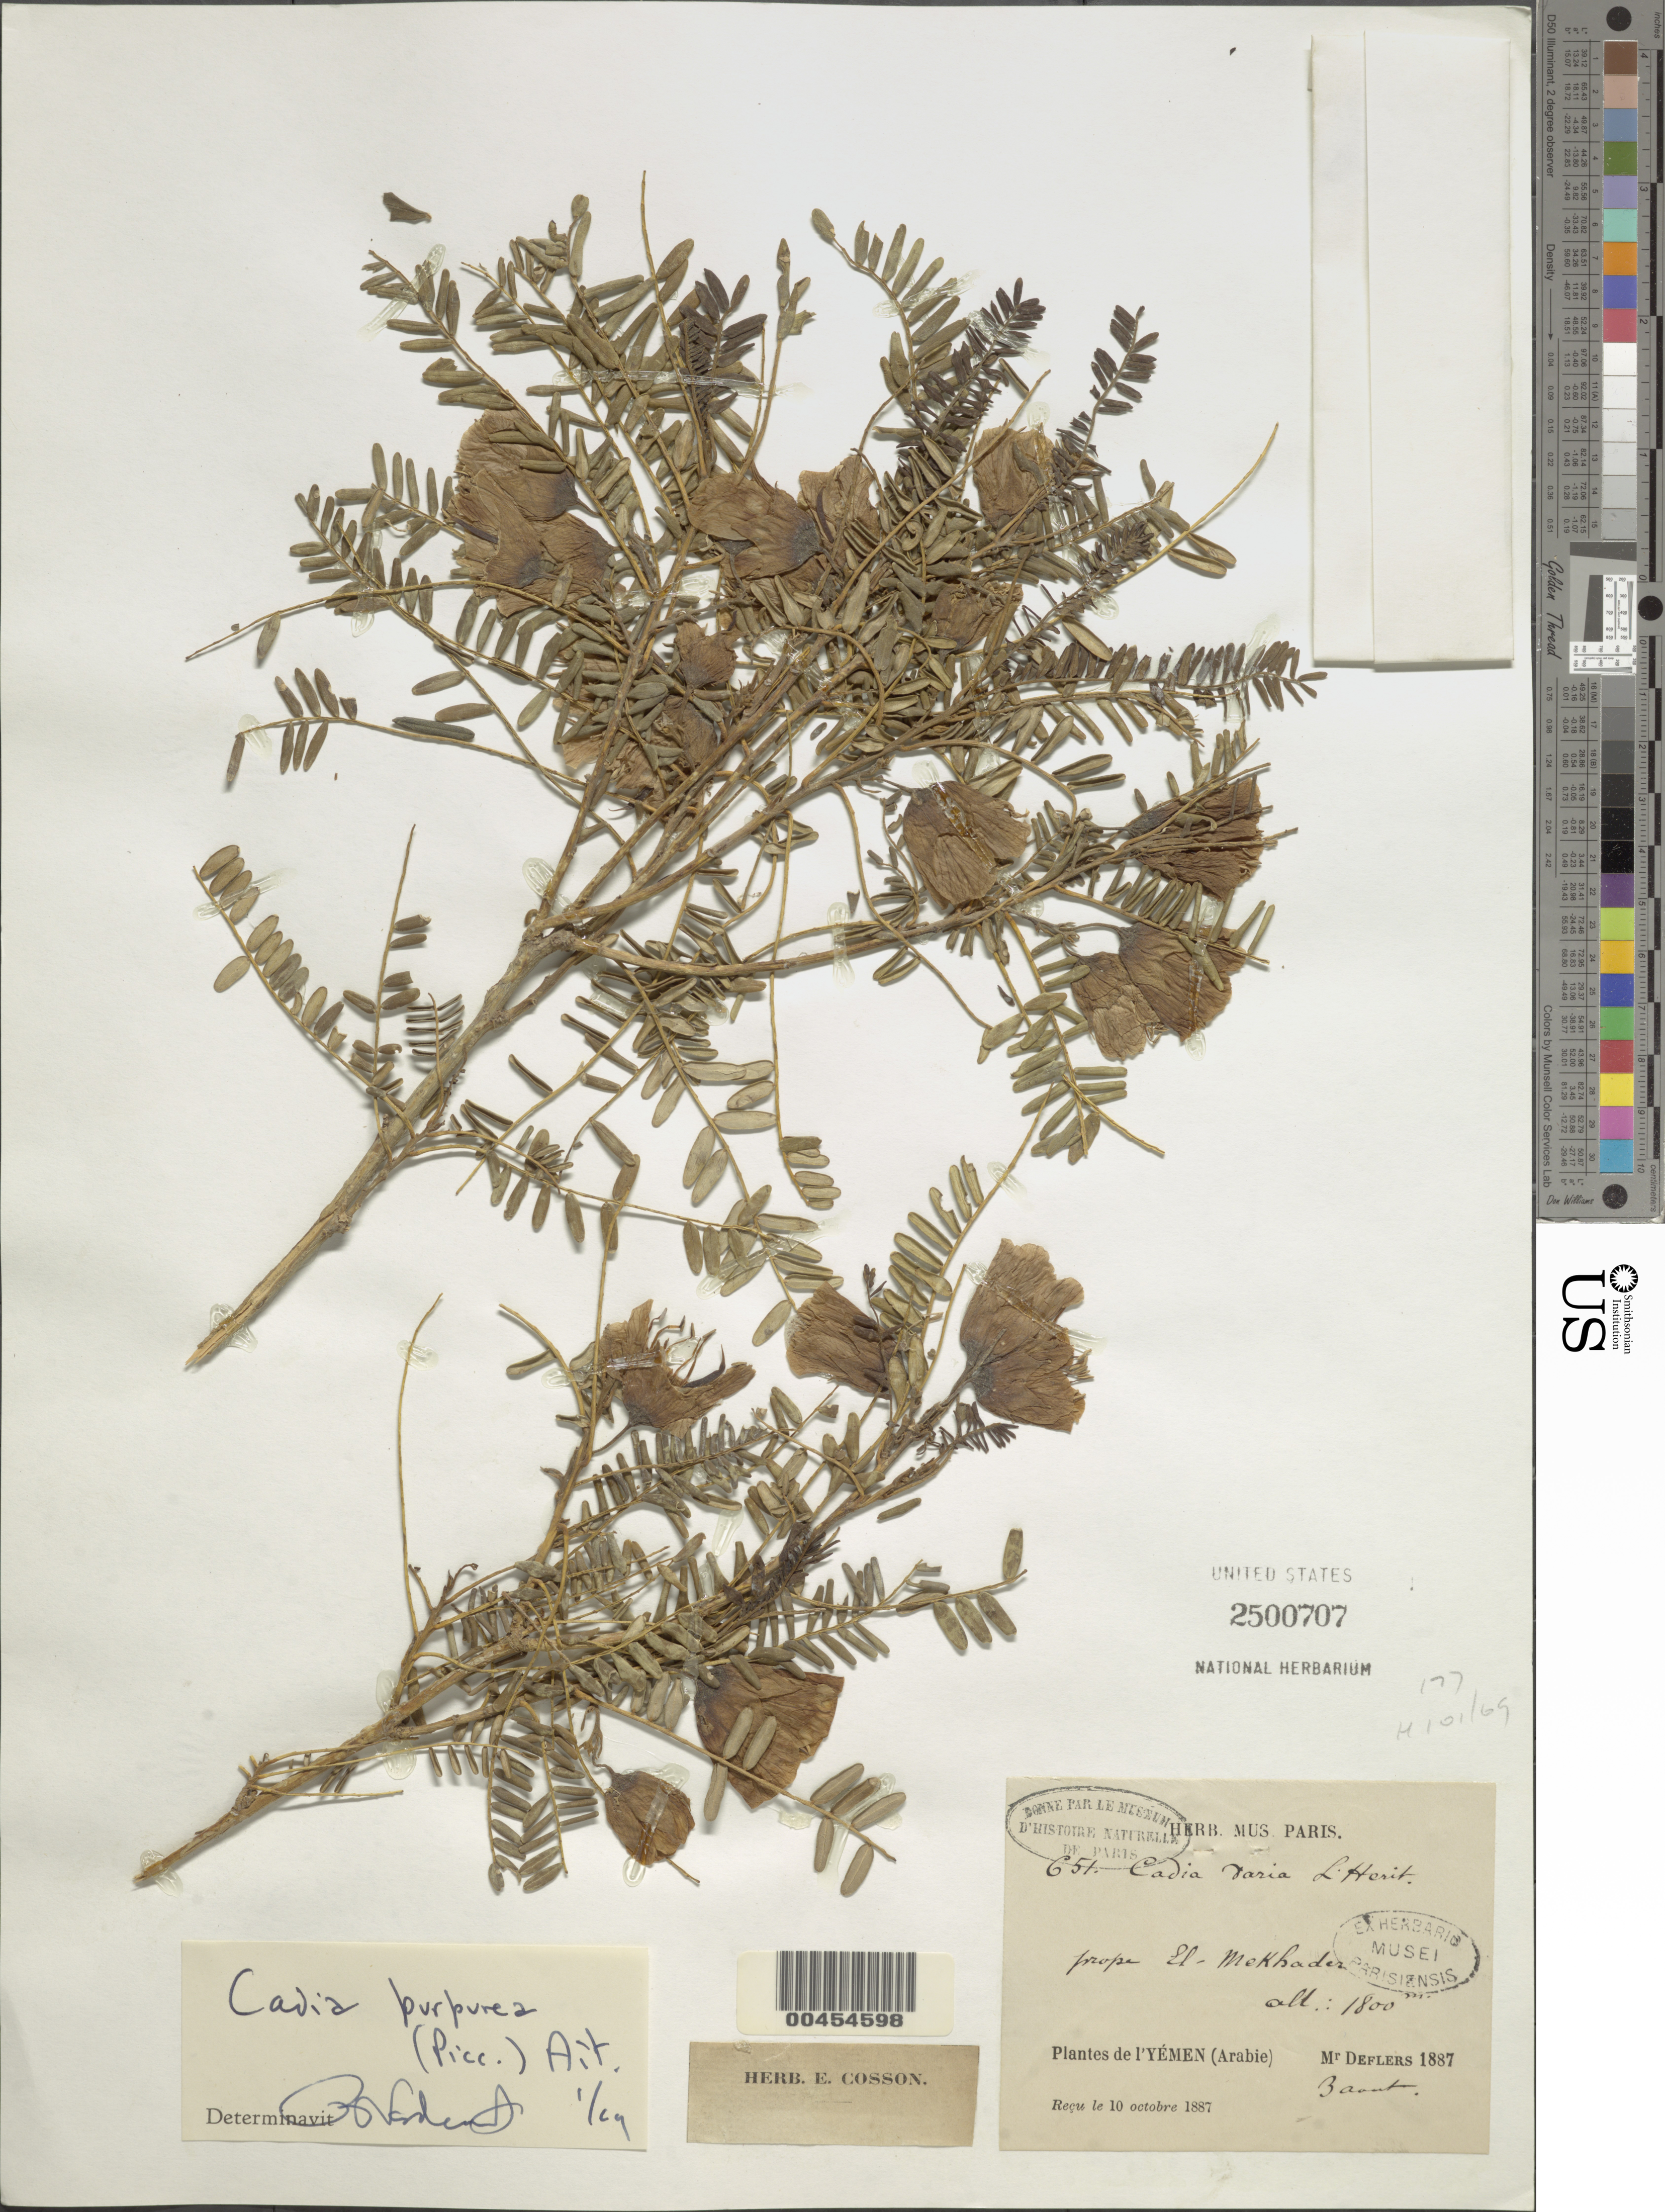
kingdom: Plantae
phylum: Tracheophyta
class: Magnoliopsida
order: Fabales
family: Fabaceae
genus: Cadia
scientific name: Cadia purpurea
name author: (Piccioli) Aiton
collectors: -. Deflers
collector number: C51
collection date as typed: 1887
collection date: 1887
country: Yemen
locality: Prope el Makhader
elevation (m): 1800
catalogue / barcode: US 2500707